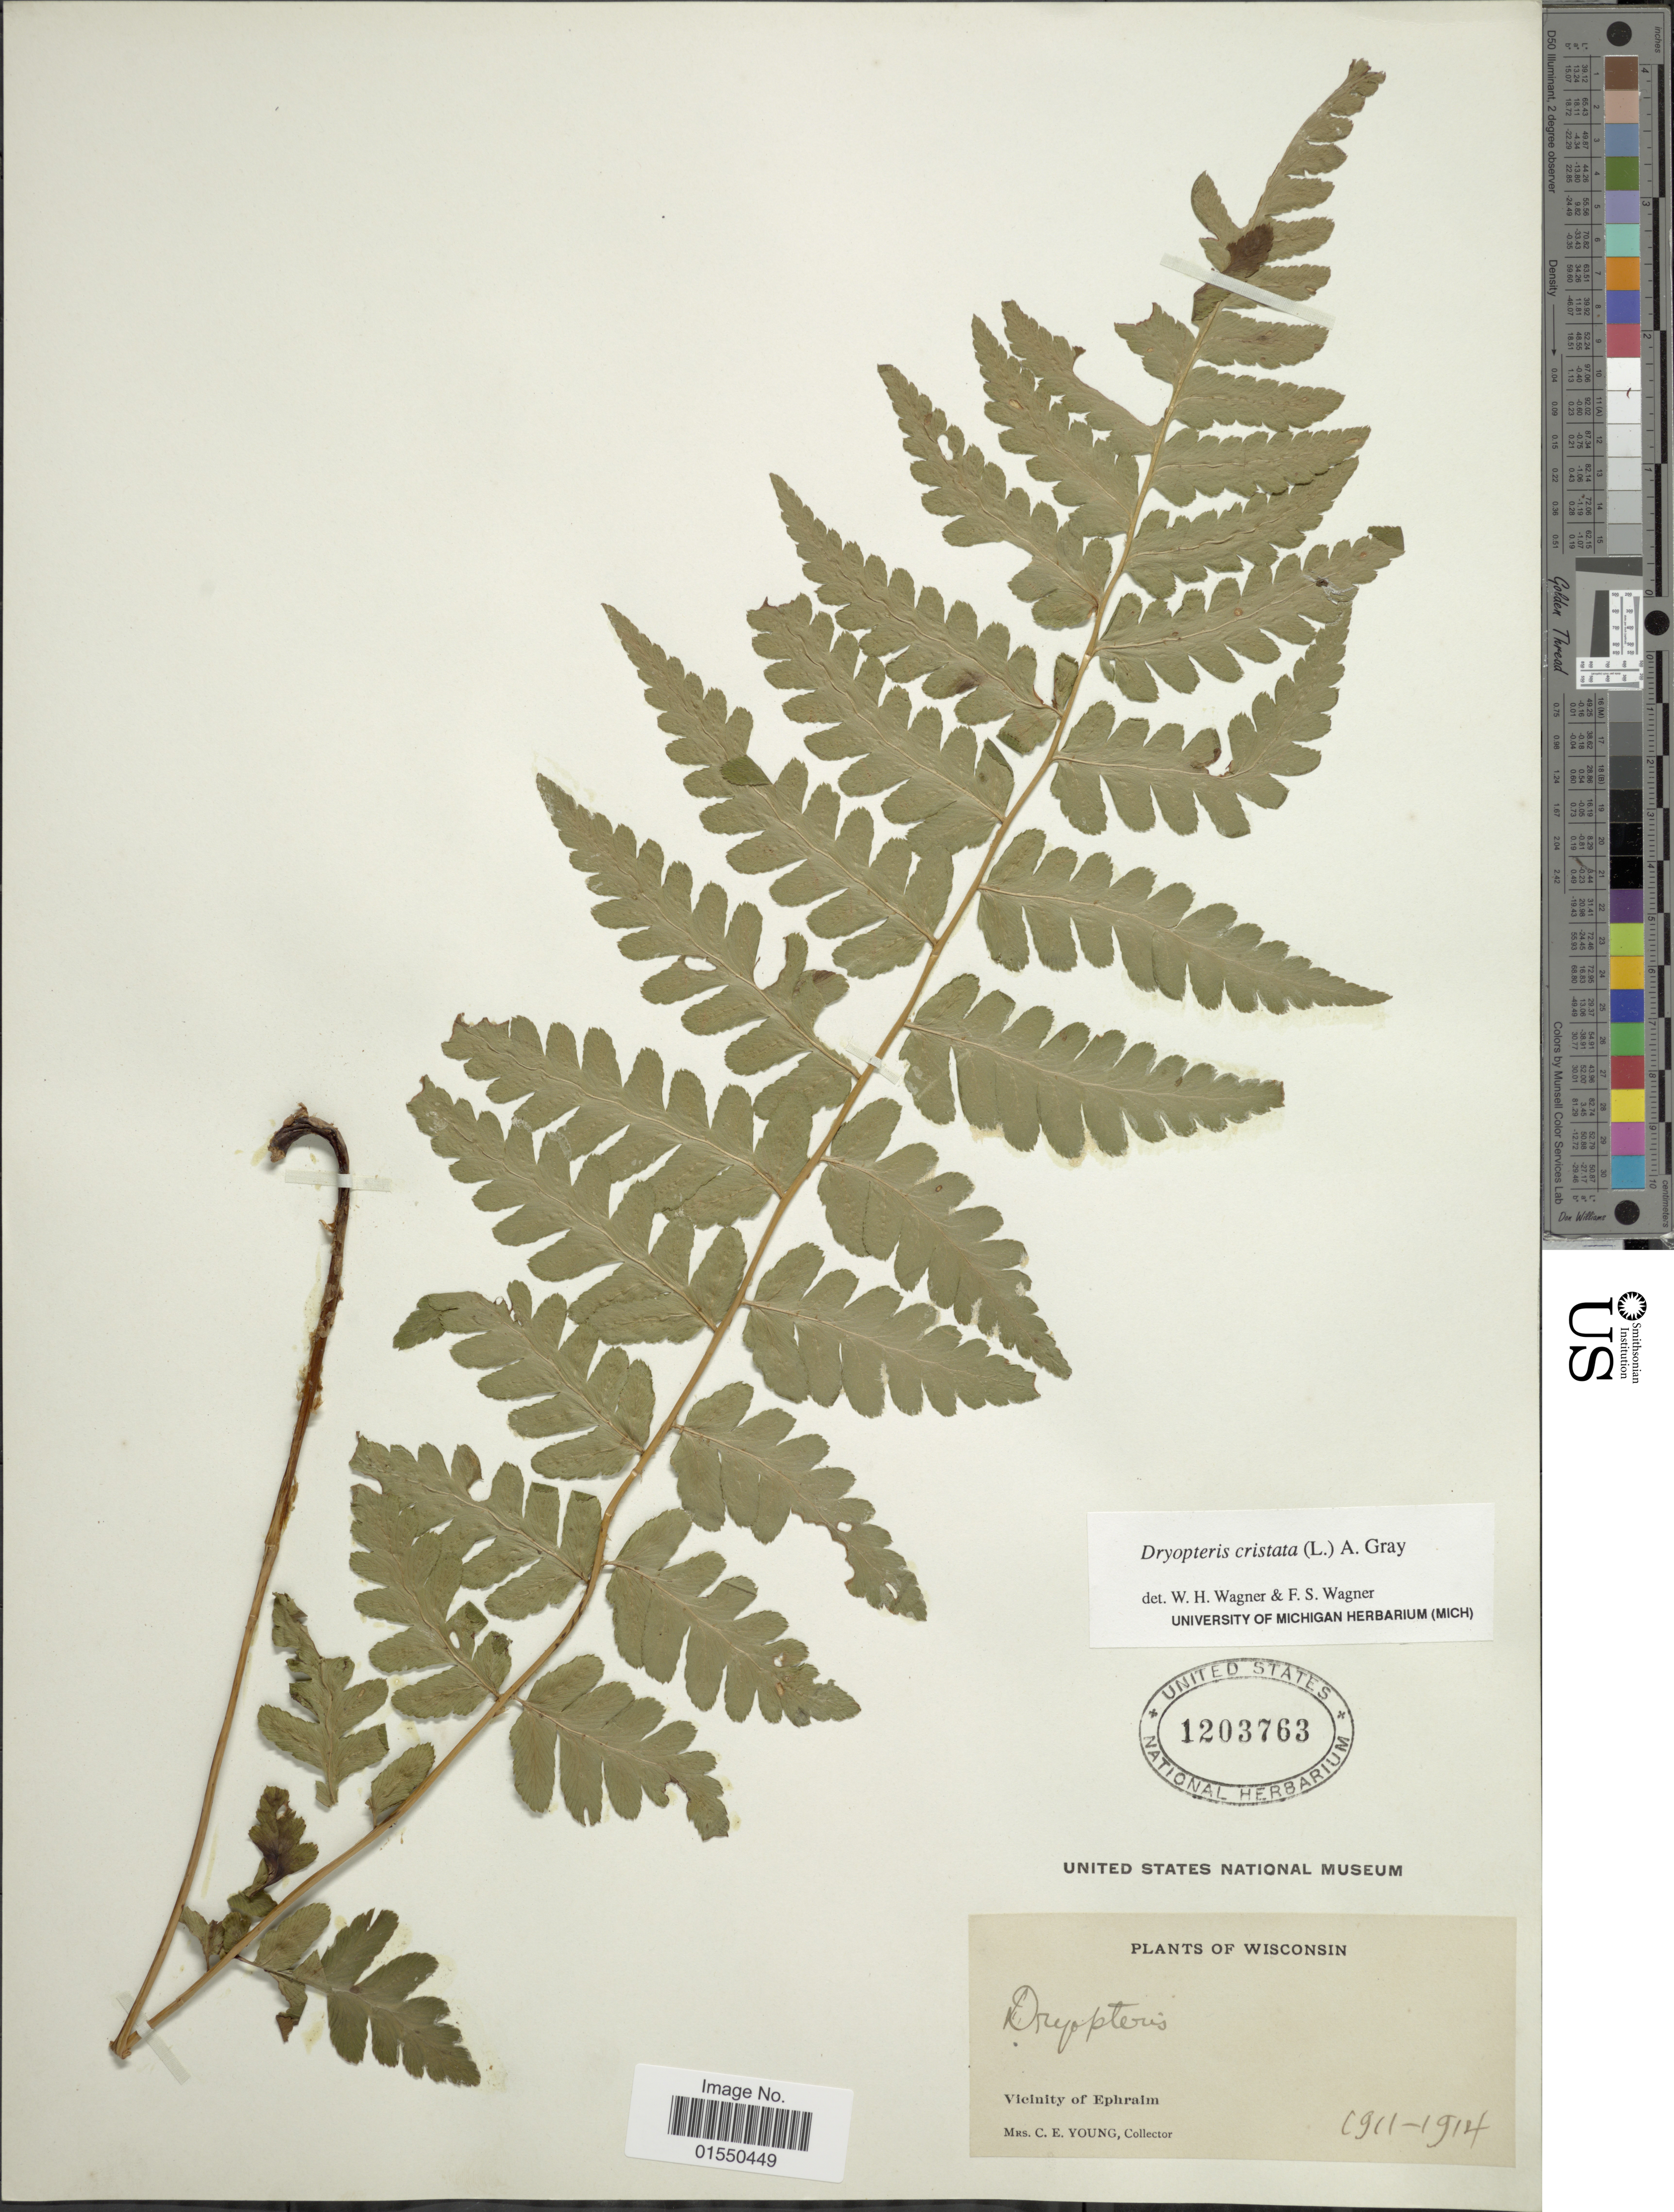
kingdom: Plantae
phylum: Tracheophyta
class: Polypodiopsida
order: Polypodiales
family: Dryopteridaceae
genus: Dryopteris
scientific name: Dryopteris cristata var. spinulosa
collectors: C. Young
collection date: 1911/1914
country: United States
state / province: Wisconsin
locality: Vicinity of Ephraim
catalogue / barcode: US 1203763